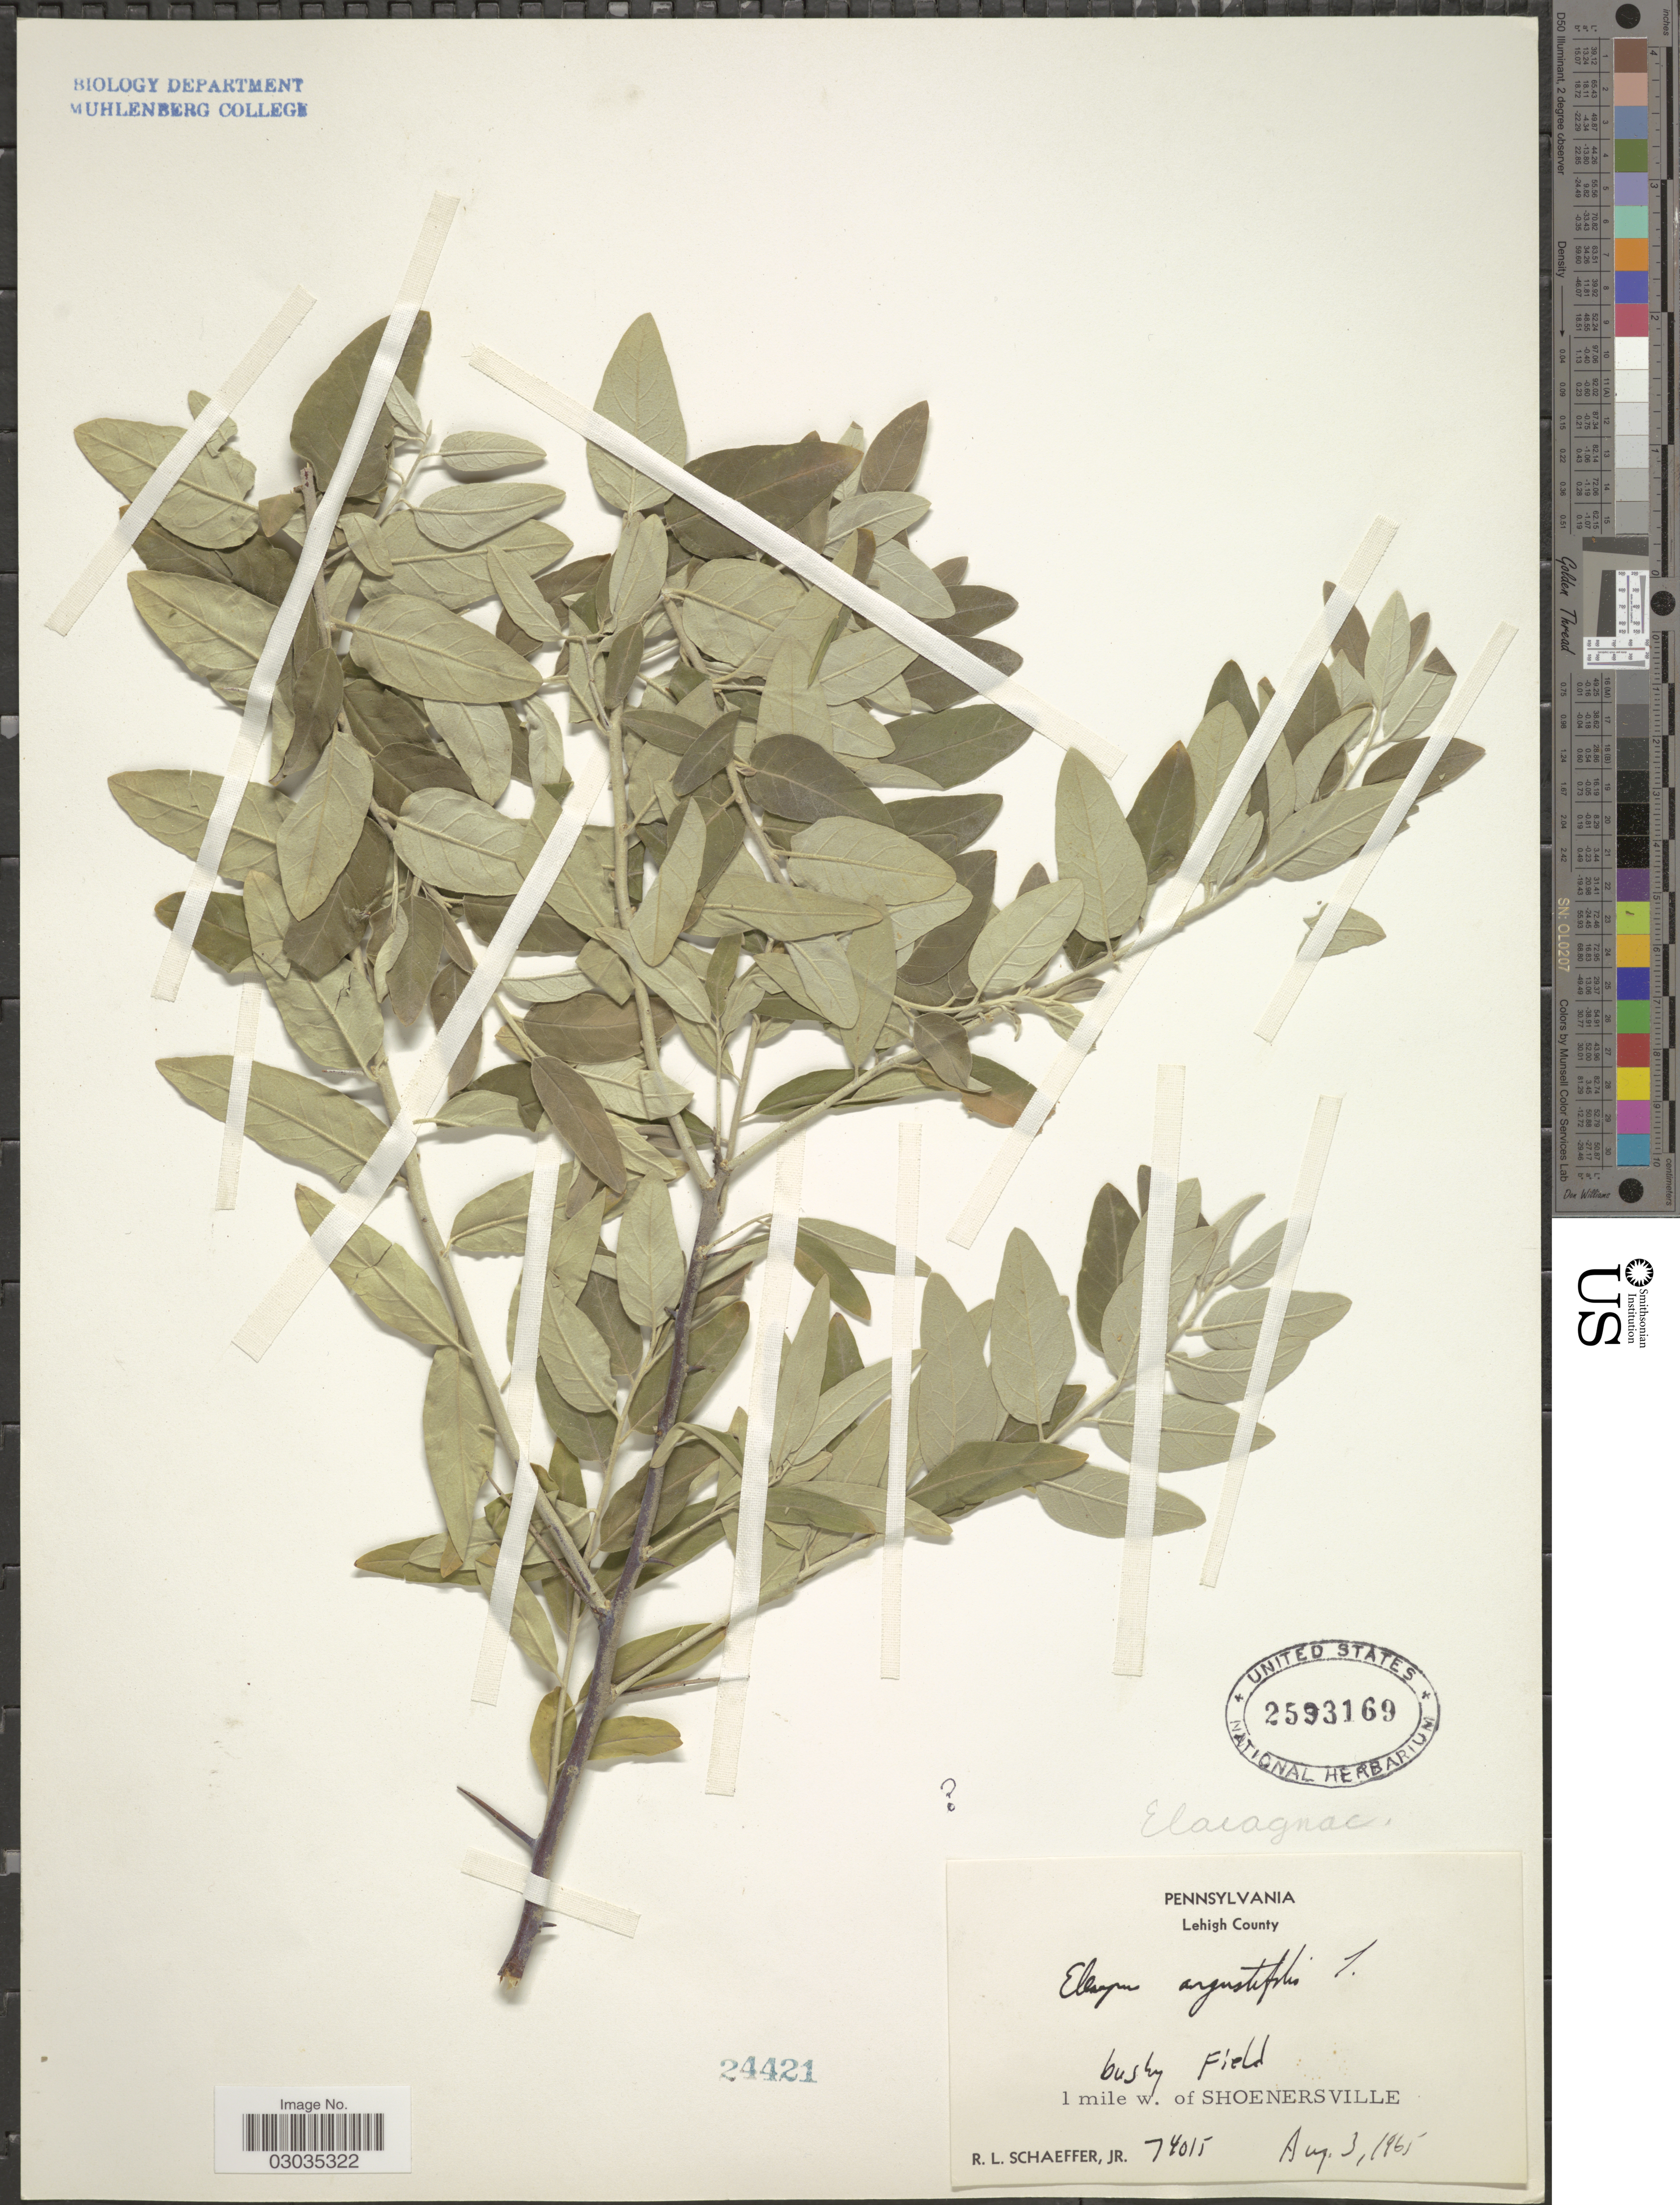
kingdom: Plantae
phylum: Tracheophyta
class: Magnoliopsida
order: Rosales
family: Elaeagnaceae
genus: Elaeagnus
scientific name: Elaeagnus sp.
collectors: R. Schaeffer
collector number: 74015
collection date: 1965-08-03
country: United States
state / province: Pennsylvania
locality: Lehigh County. 1 mile w. of Shoenersville.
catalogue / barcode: US 2593169